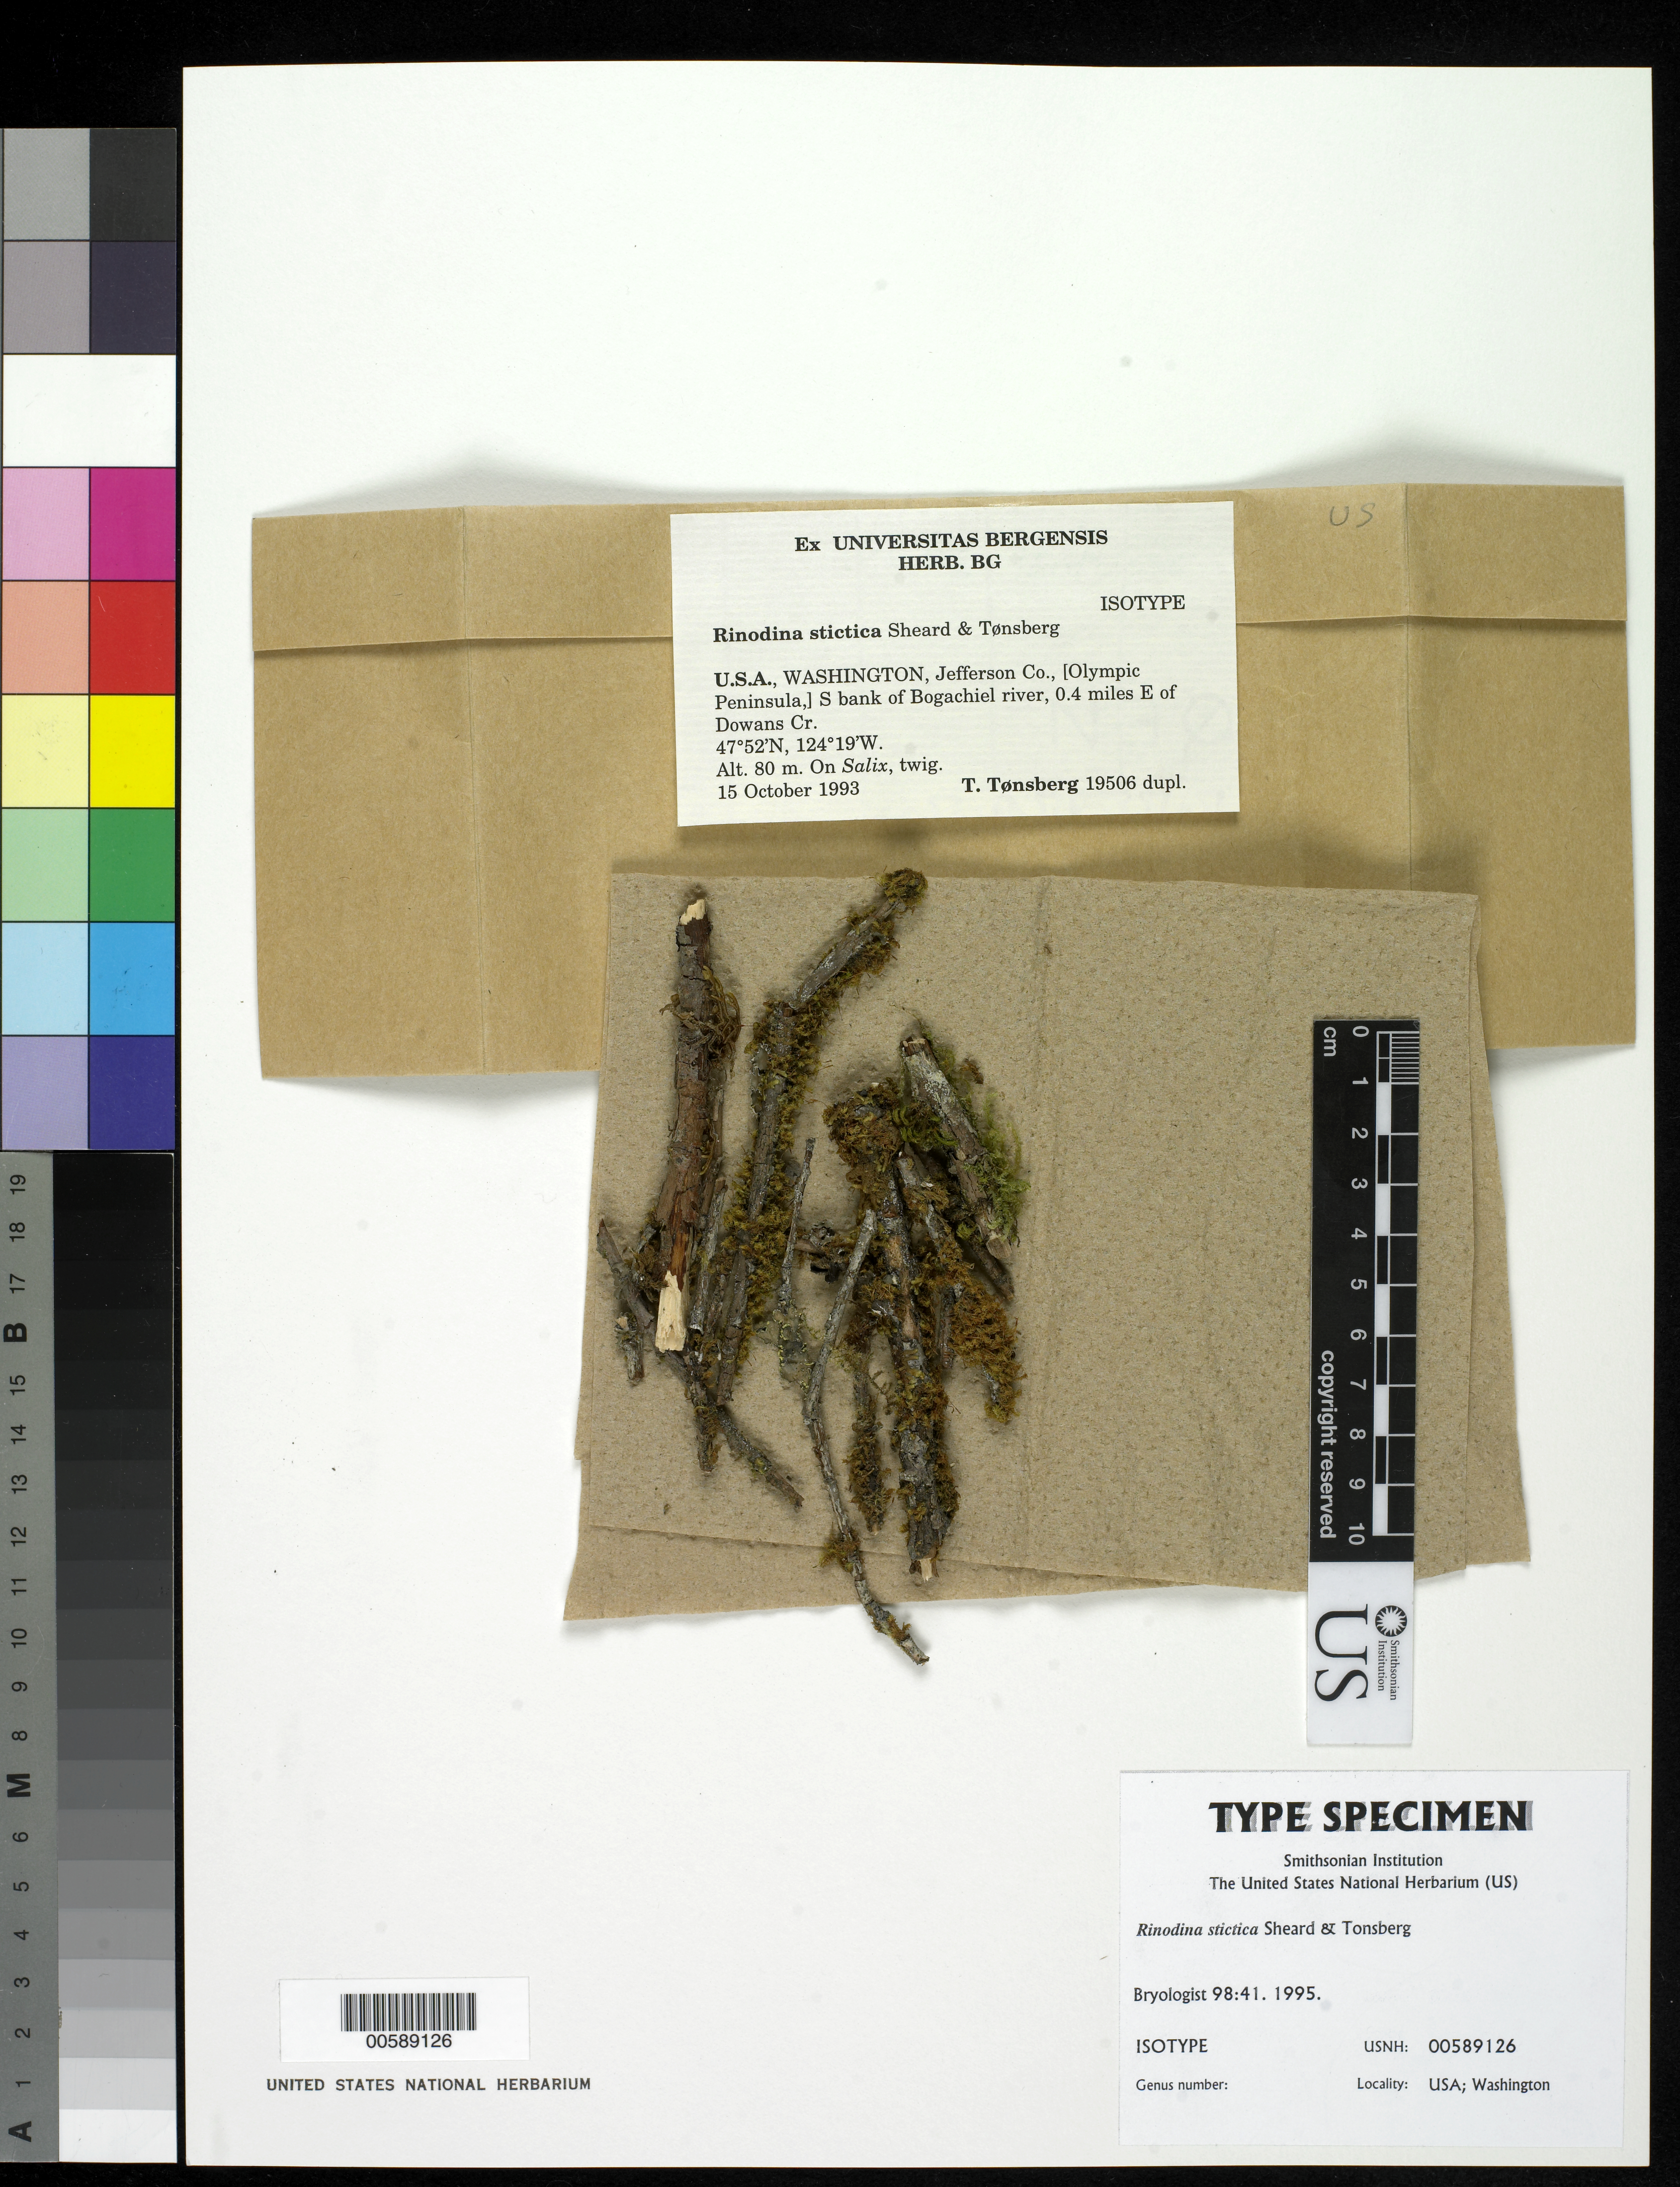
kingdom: Fungi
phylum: Ascomycota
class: Lecanoromycetes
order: Caliciales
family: Physciaceae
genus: Rinodina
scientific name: Rinodina stictica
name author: Sheard & Tonsberg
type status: Isotype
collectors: T. Tonsberg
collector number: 19506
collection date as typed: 15 Oct 1993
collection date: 1993-10-15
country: United States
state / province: Washington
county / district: Jefferson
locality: Olympic Peninsula, S bank of Bogachiel River, 0.4 mi E of Dowans Creek.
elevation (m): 80